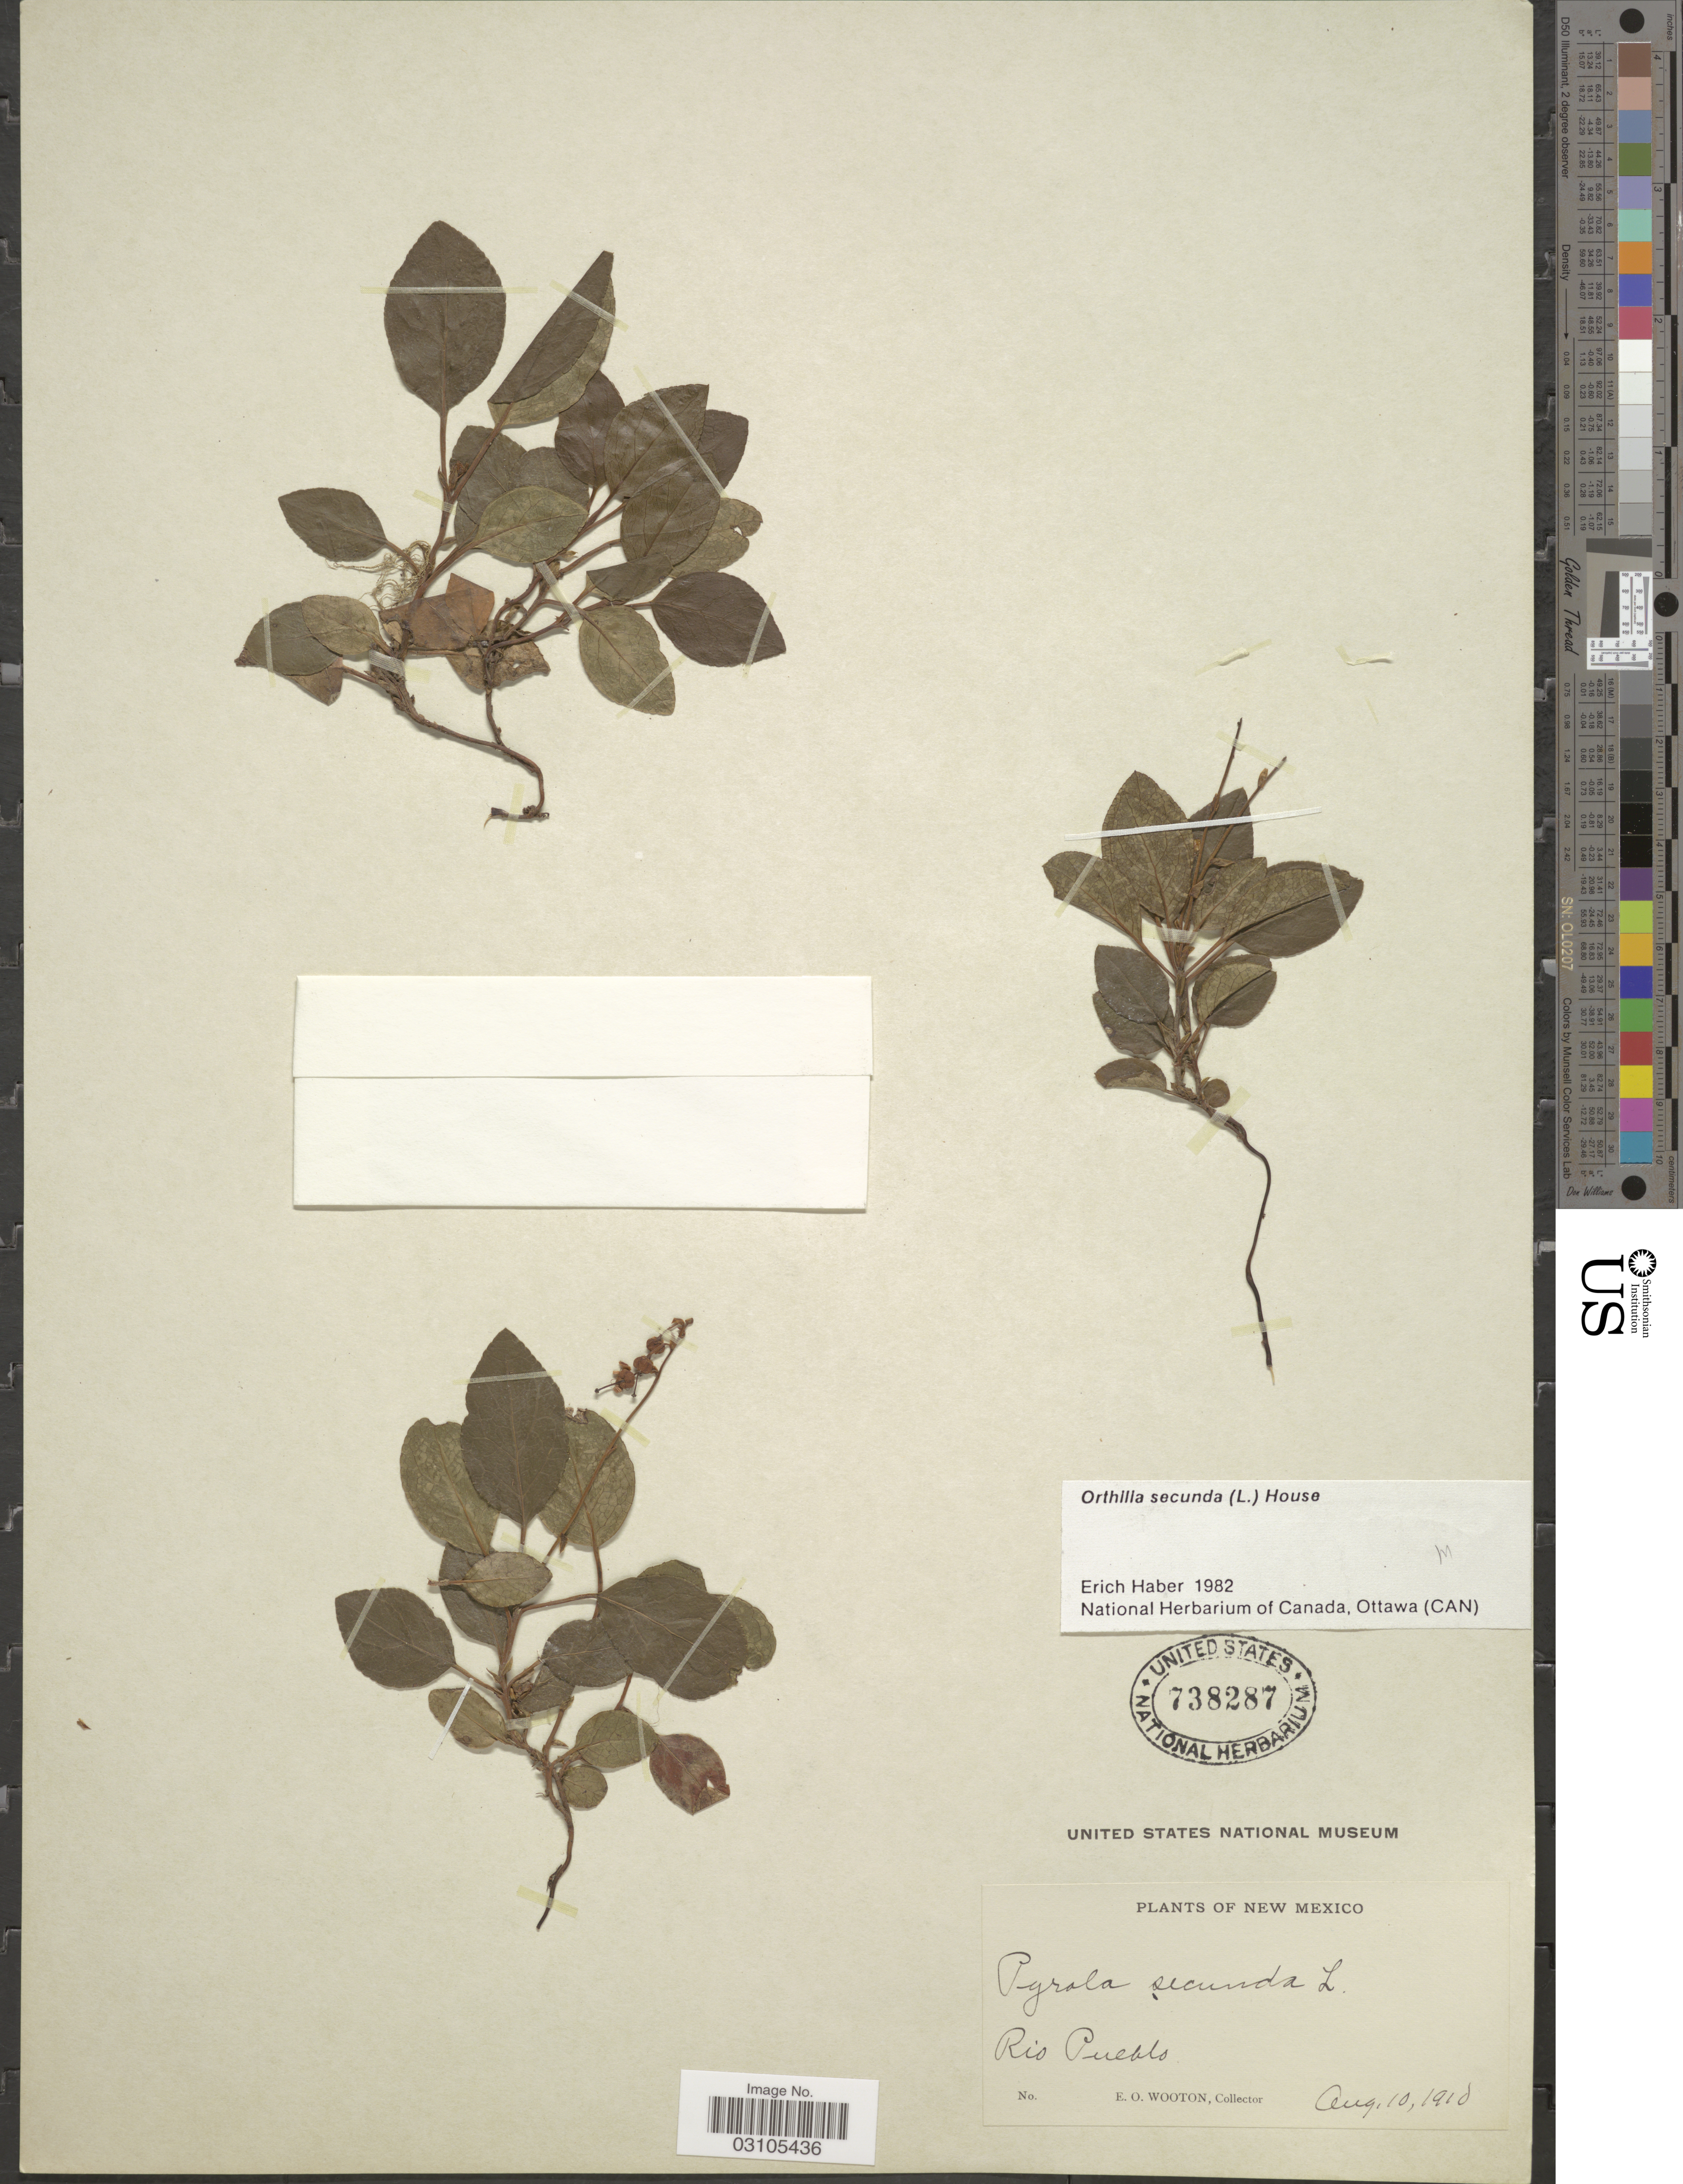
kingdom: Plantae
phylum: Tracheophyta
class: Magnoliopsida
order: Ericales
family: Ericaceae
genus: Orthilia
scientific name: Orthilia secunda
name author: (L.) House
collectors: E. O. Wooton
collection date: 1910-08-10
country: United States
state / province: New Mexico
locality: Rio Pueblo.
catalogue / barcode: US 738287